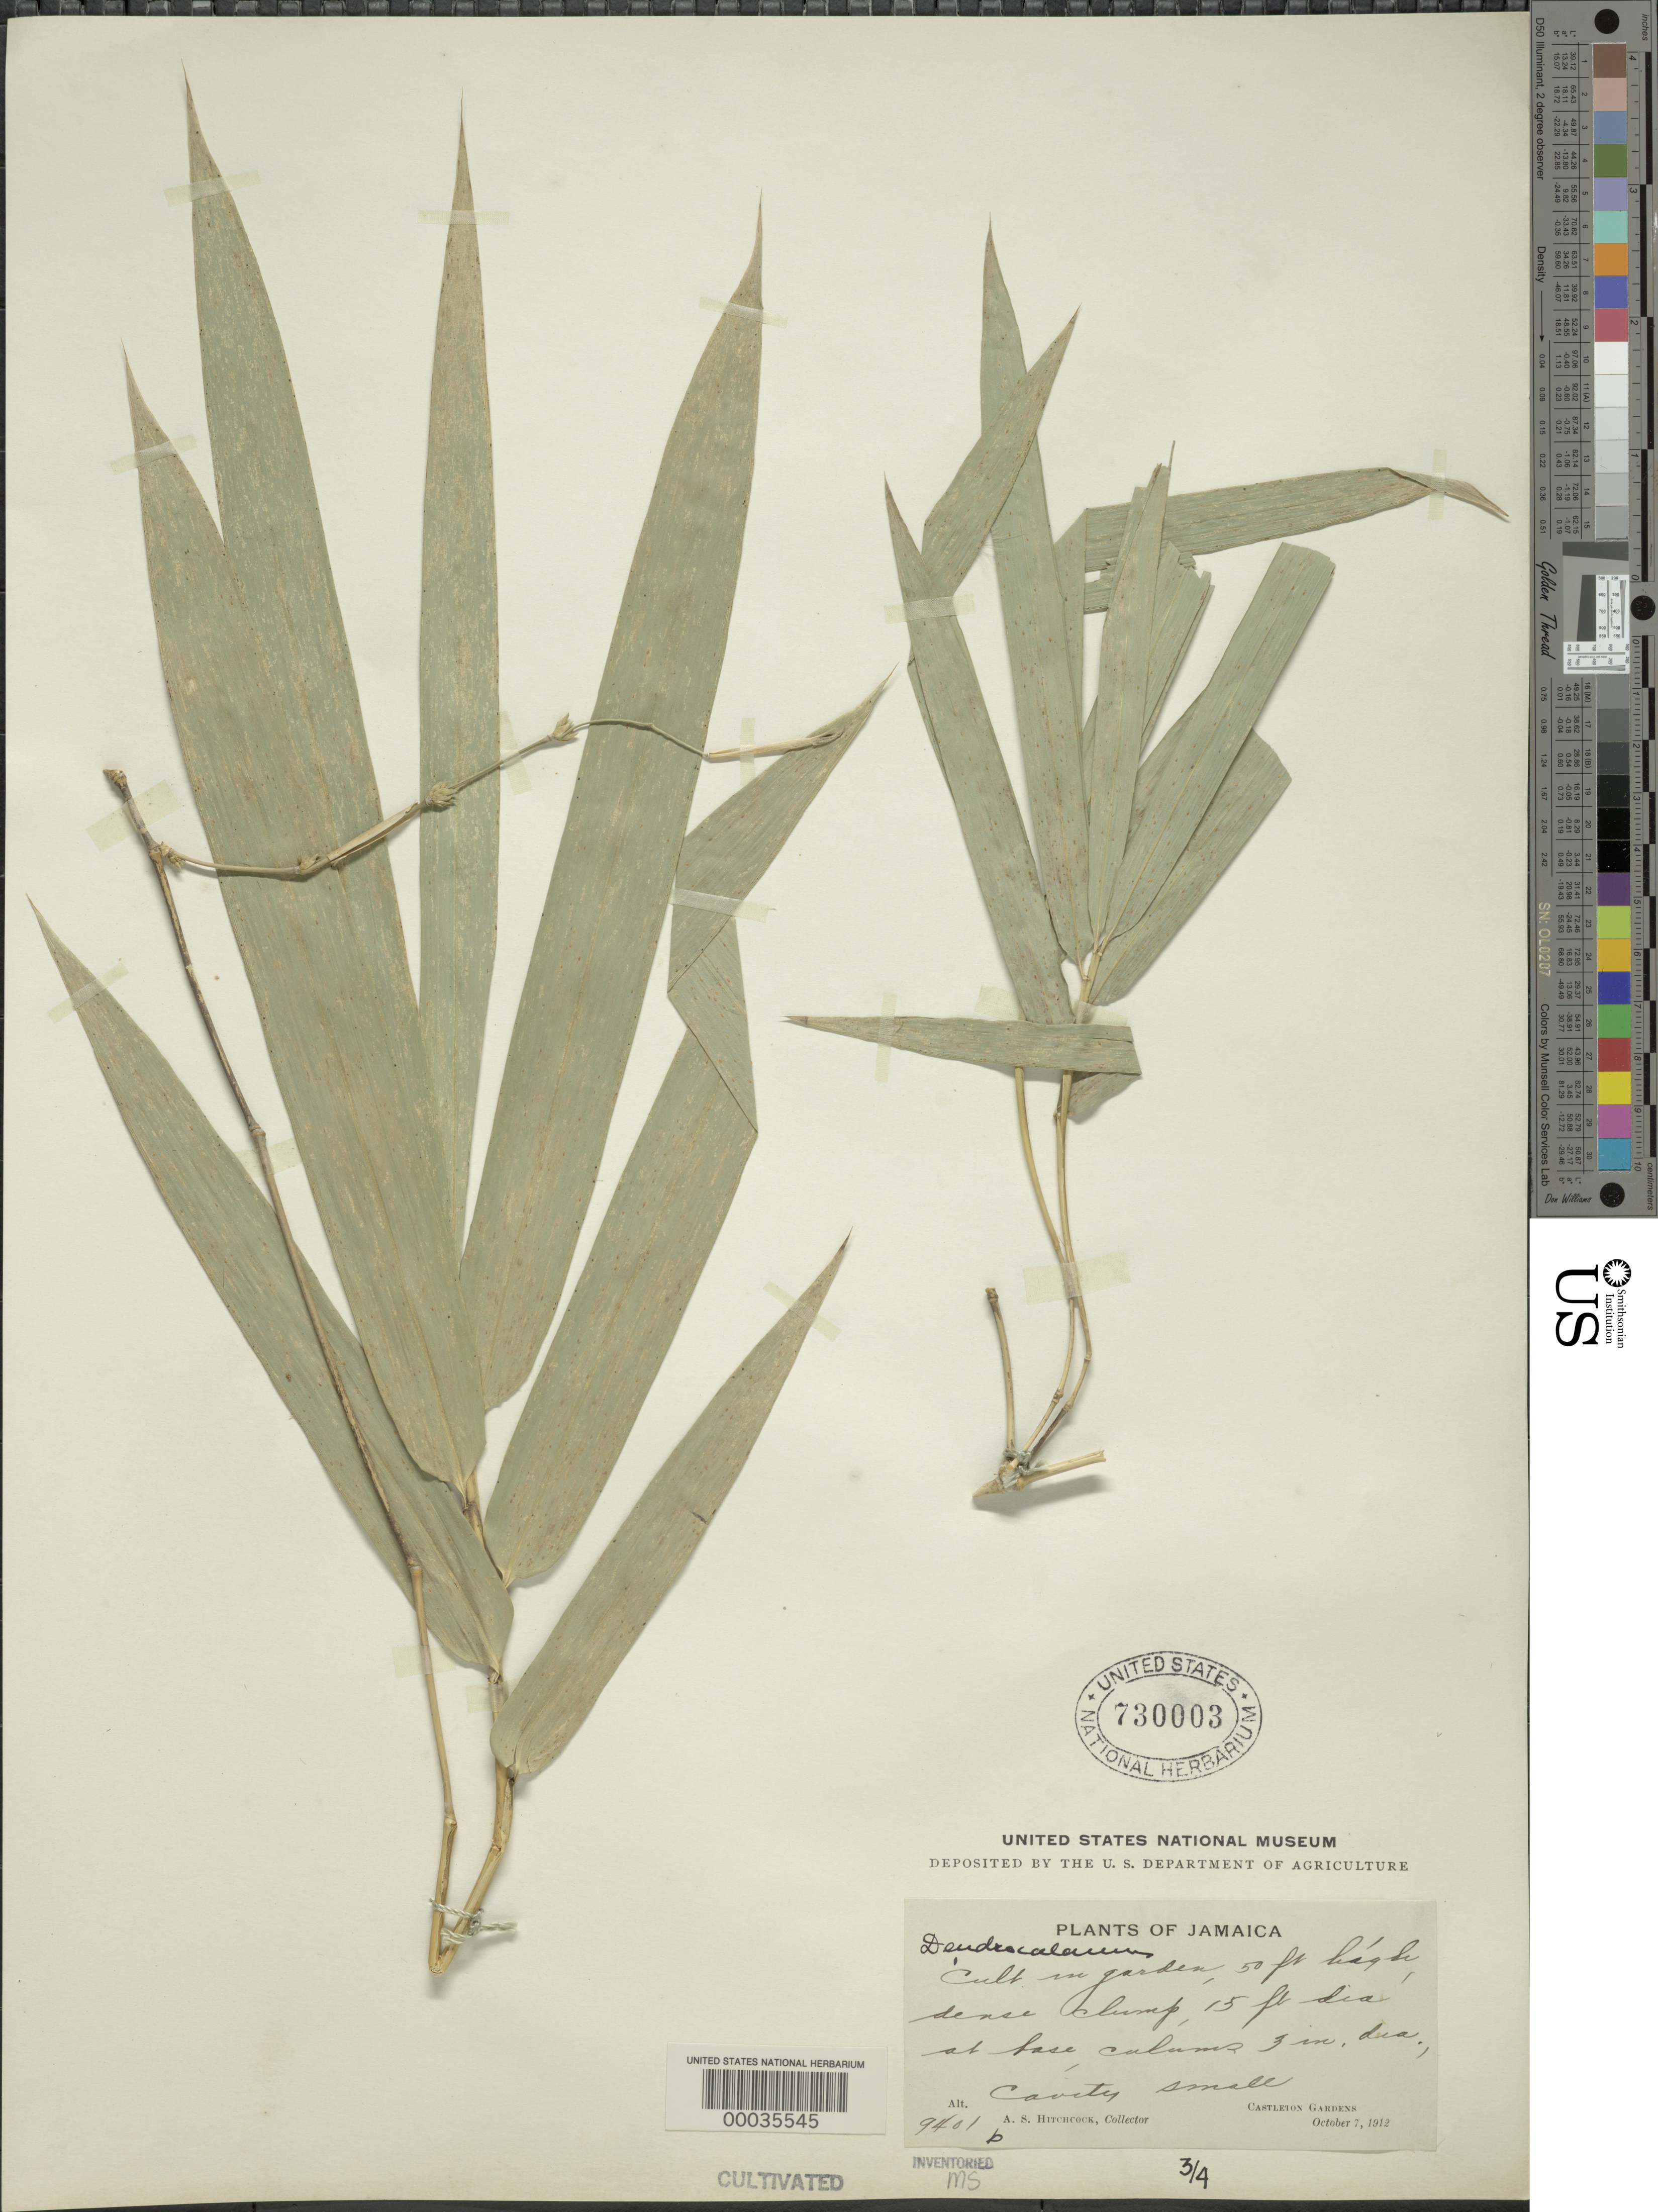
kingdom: Plantae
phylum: Tracheophyta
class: Liliopsida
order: Poales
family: Poaceae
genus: Dendrocalamus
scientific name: Dendrocalamus strictus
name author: (Roxb.) Nees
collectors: A. S. Hitchcock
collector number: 9401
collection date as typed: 07 Oct 1912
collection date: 1912-10-07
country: Jamaica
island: Greater Antilles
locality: Castleton garden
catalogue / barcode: US 730003